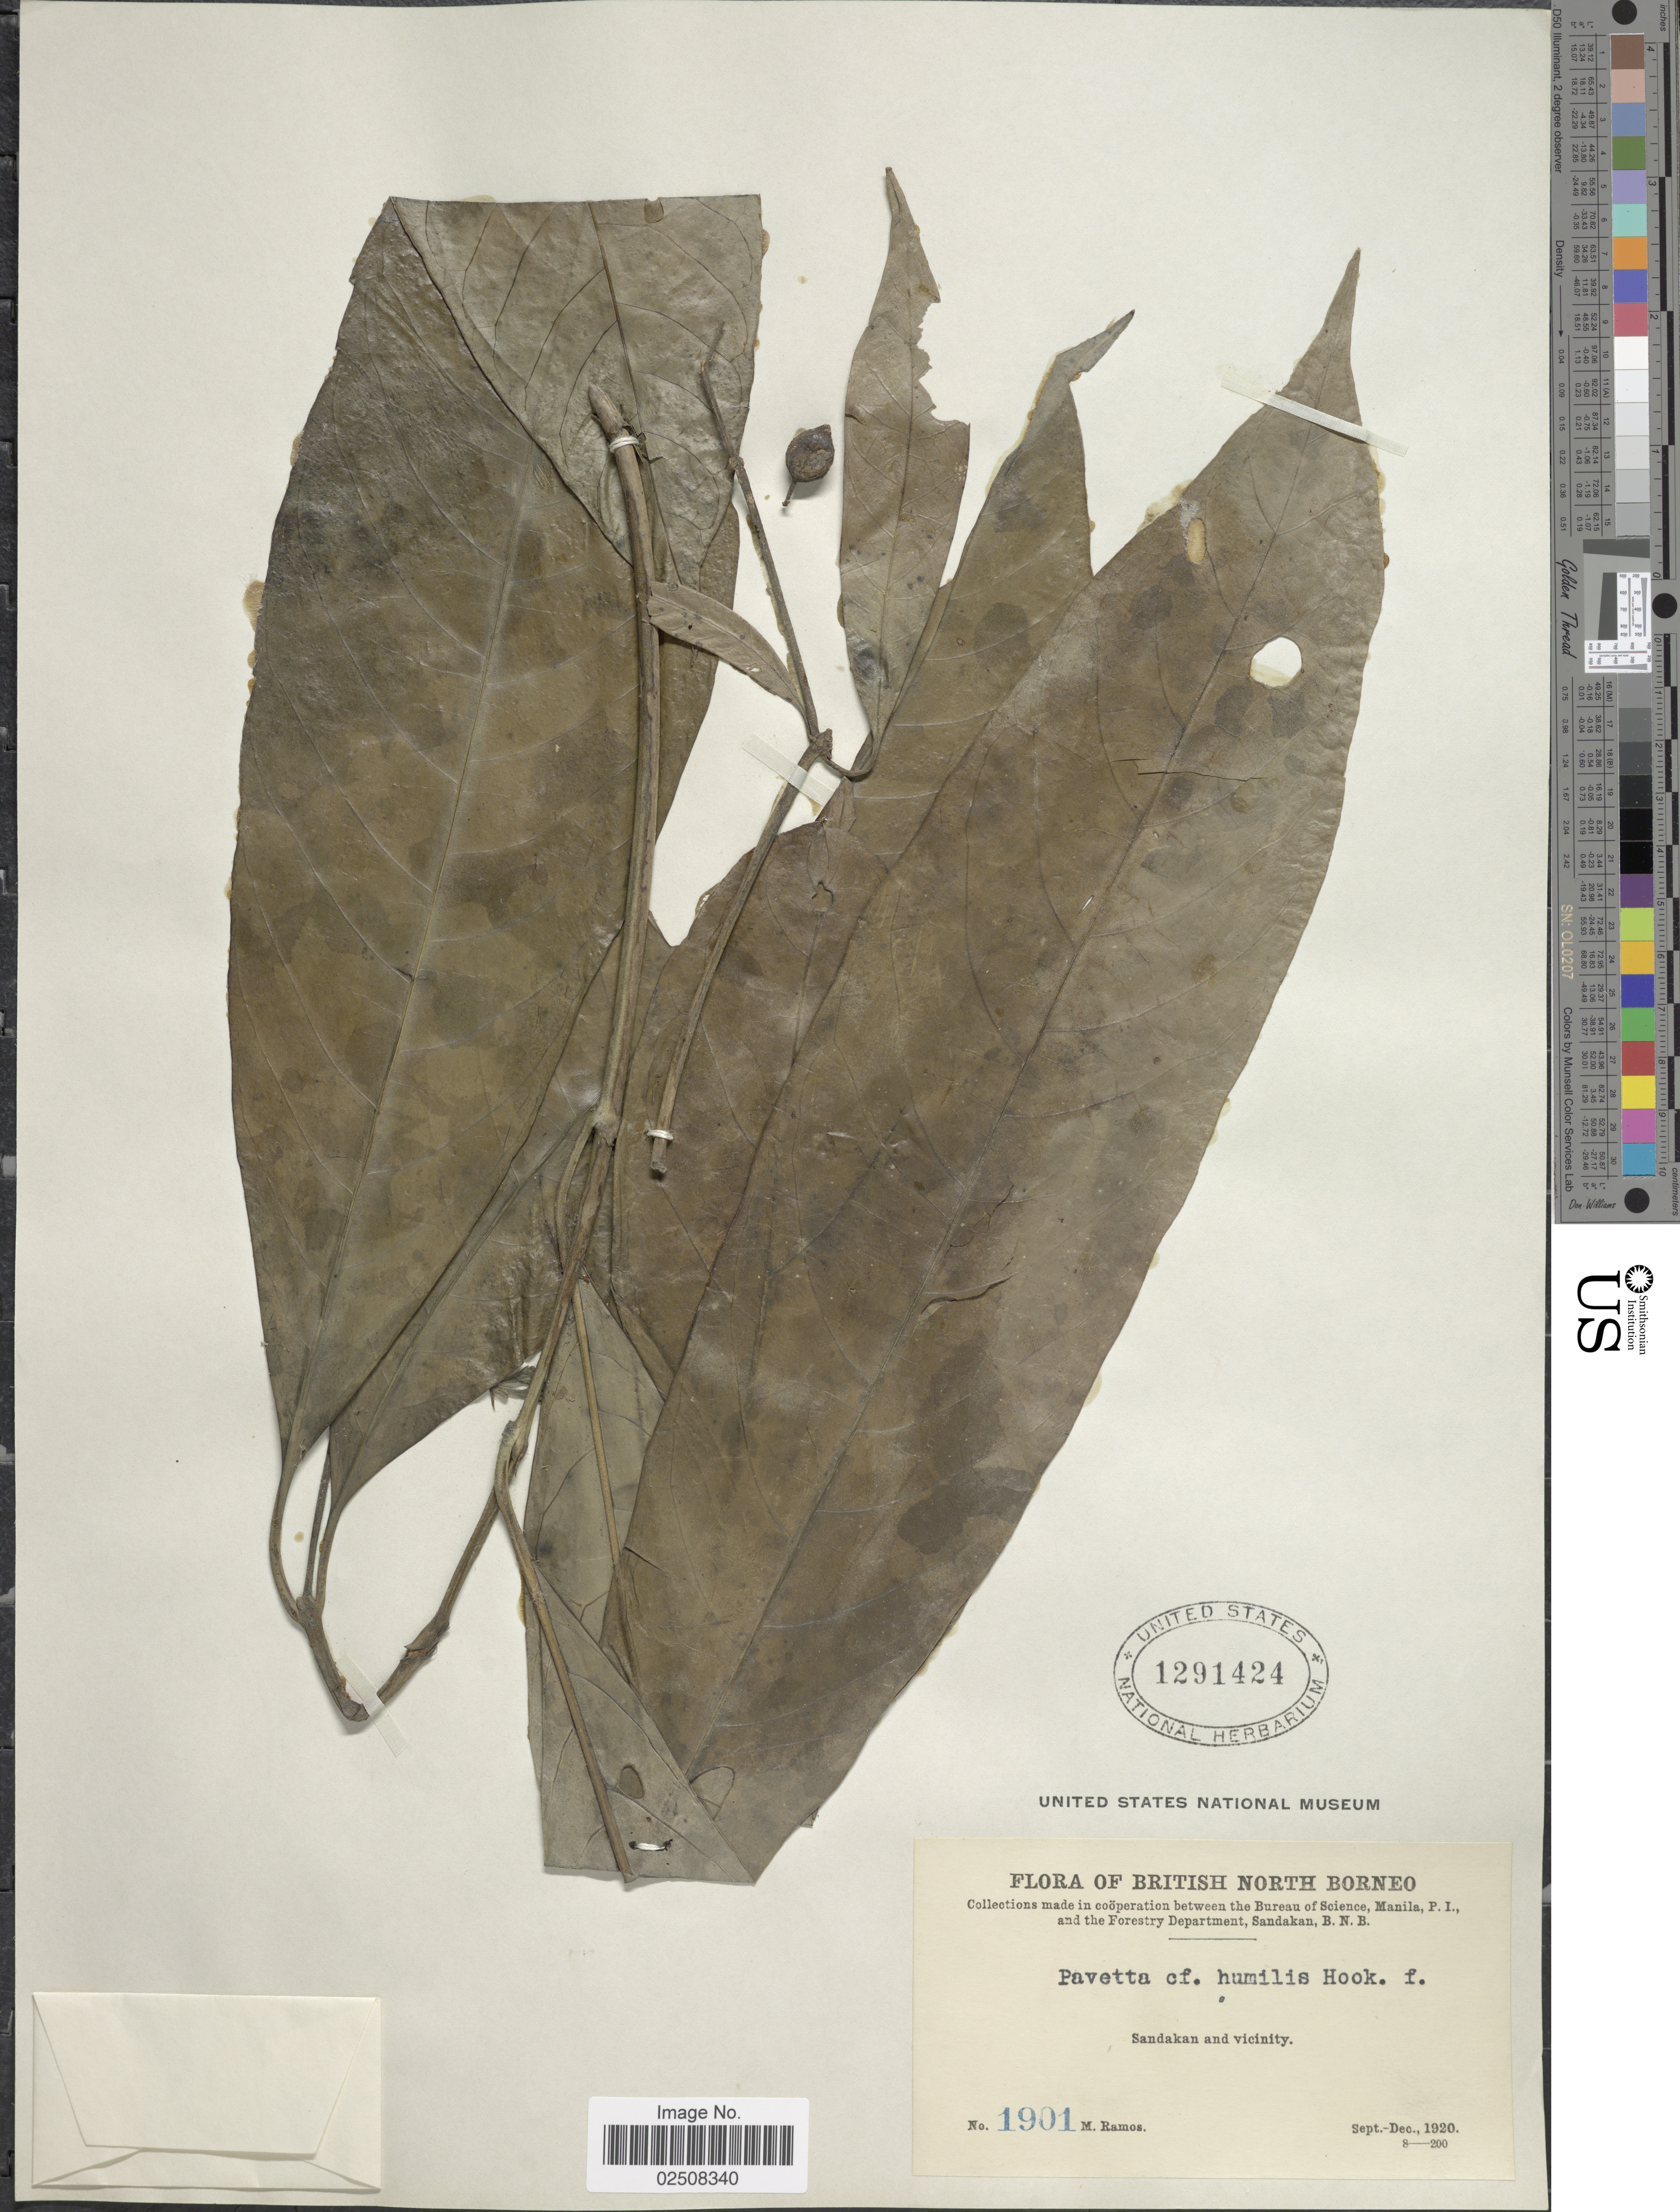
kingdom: Plantae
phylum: Tracheophyta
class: Magnoliopsida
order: Gentianales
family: Rubiaceae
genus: Pavetta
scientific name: Pavetta humilis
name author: Hook. f.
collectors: M. Ramos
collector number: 1901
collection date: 1920-09/1920-12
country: Malaysia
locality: British North Borneo, Sandakan and vicinity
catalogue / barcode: US 1291424